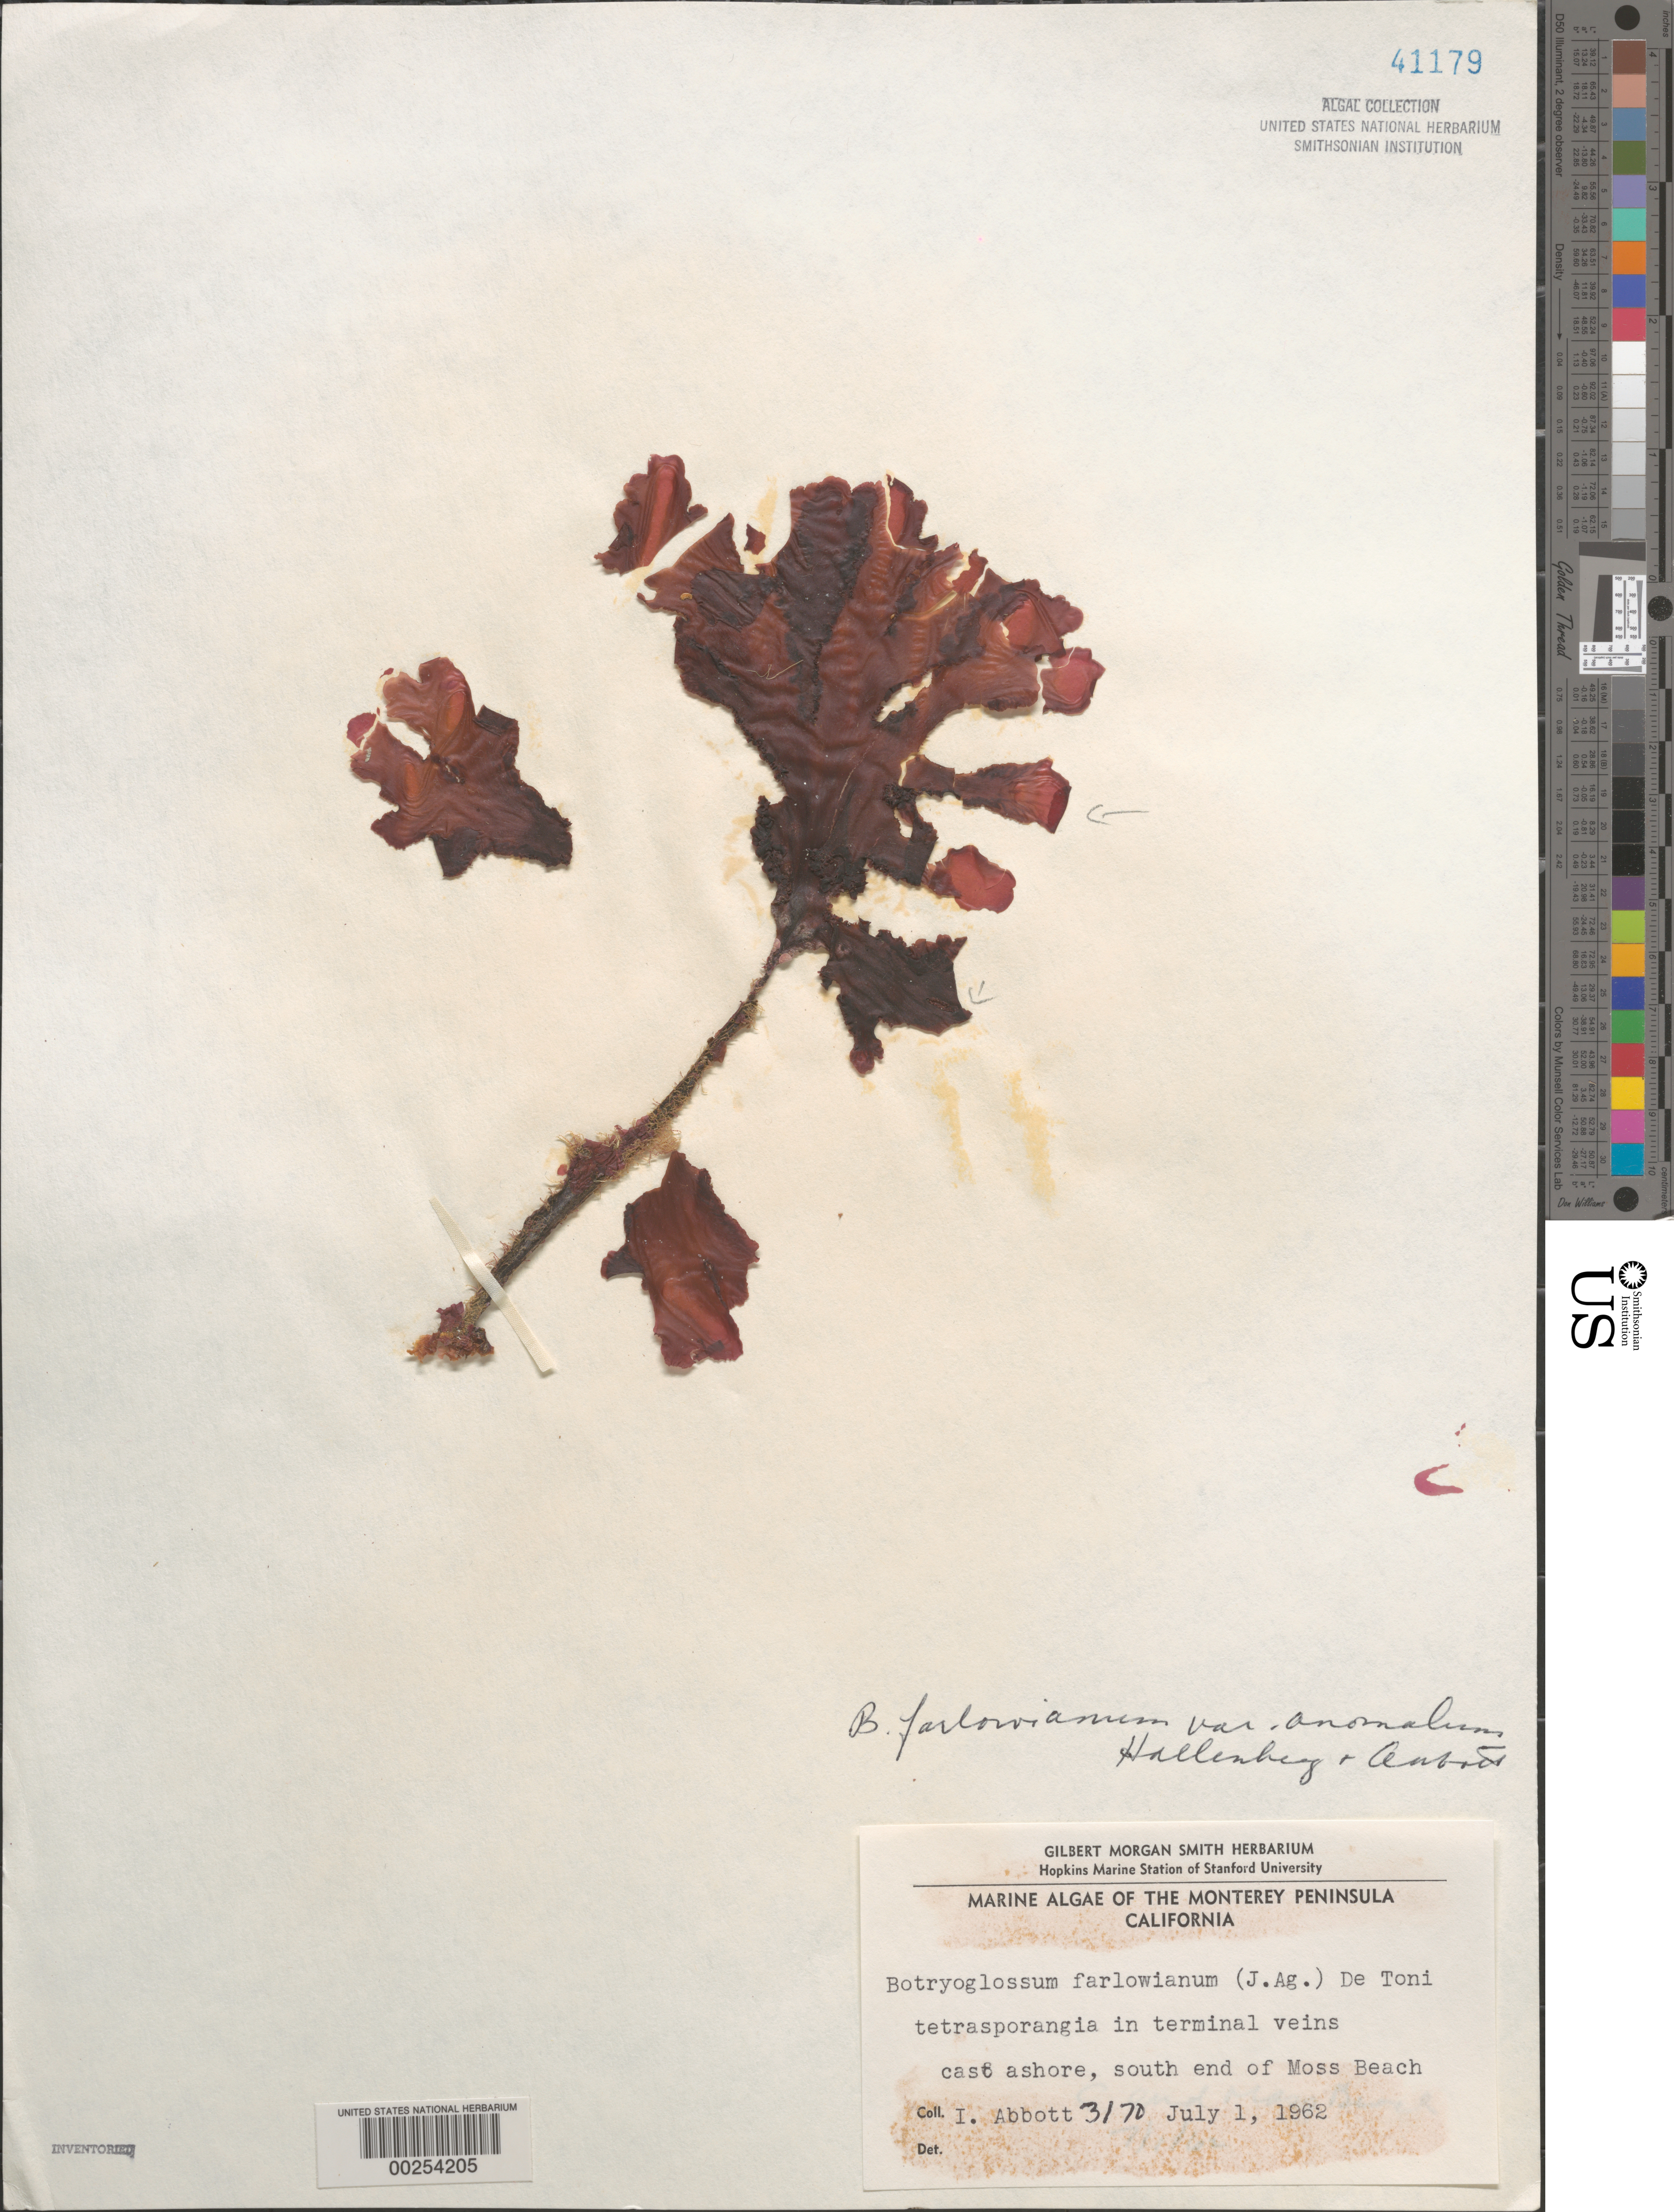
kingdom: Plantae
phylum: Rhodophyta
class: Florideophyceae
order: Ceramiales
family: Delesseriaceae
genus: Botryoglossum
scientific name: Botryoglossum farlowianum var. anomalum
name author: Hollenb. & I.A. Abbott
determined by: Abbott, Isabella A.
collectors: I. A. Abbott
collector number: IAA 3170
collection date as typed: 01 Jul 1962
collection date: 1962-07-01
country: United States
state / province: California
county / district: Monterey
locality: Moss Beach, Monterey Peninsula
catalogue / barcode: US 41179